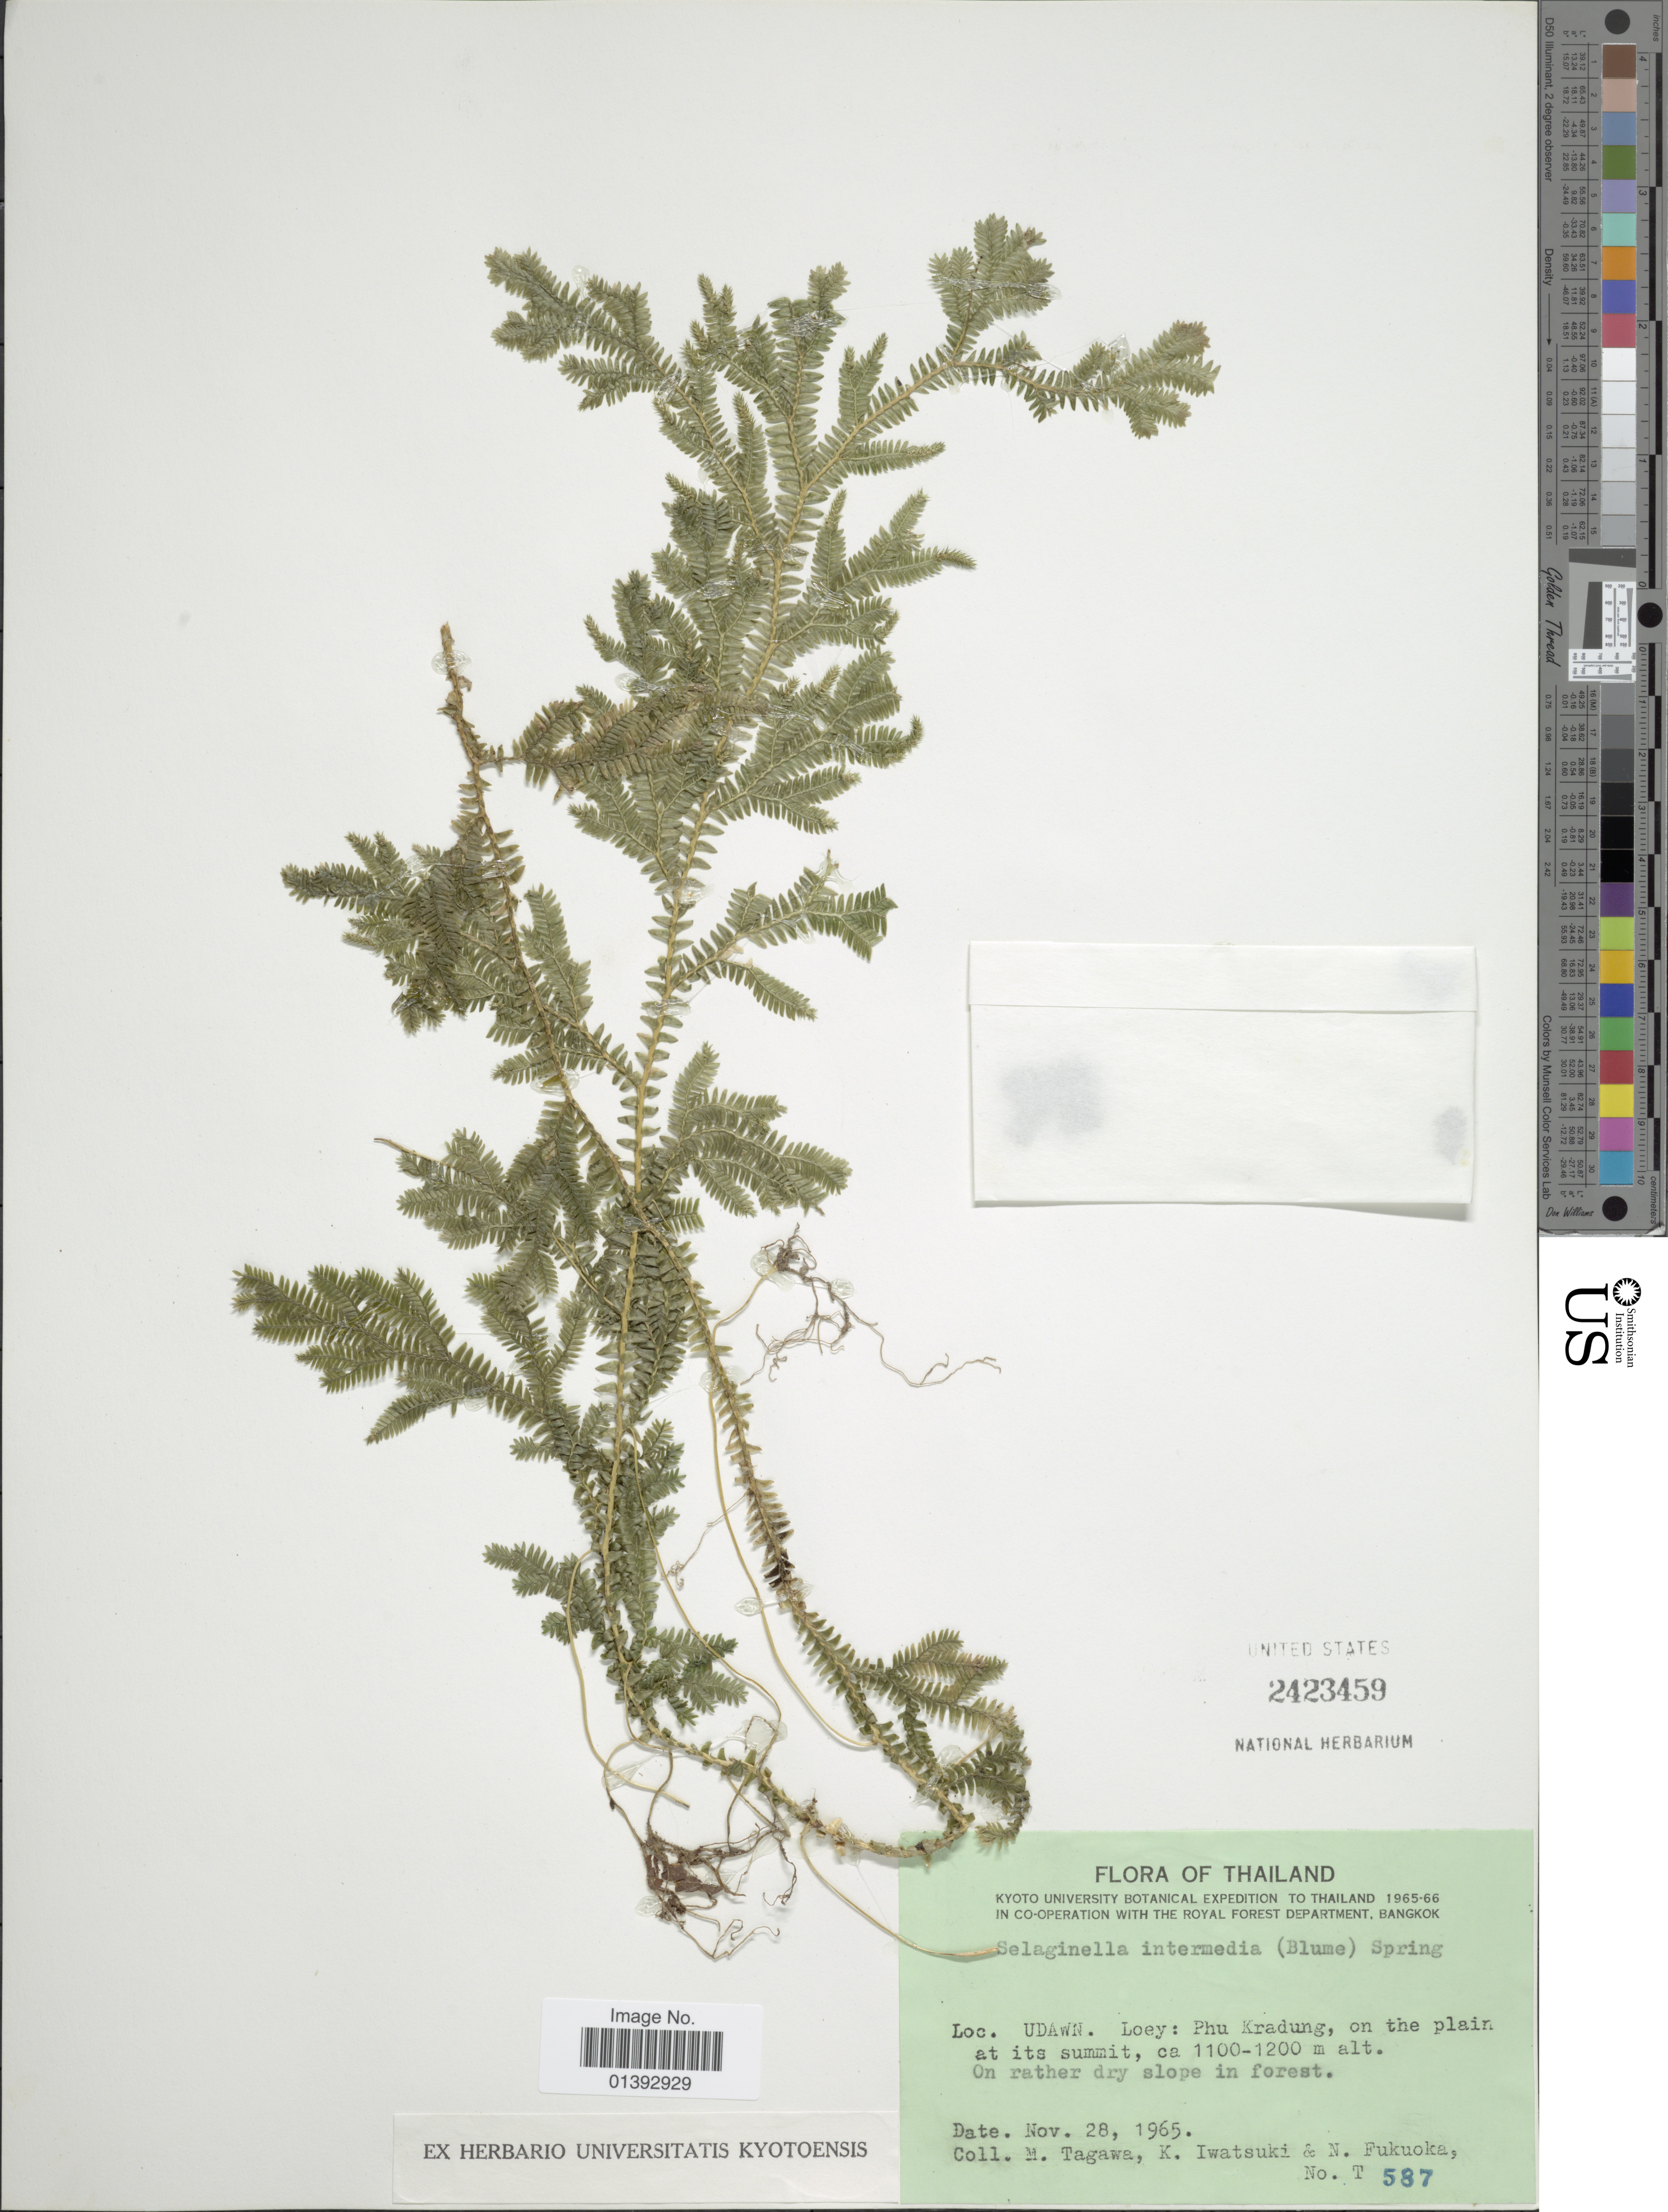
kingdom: Plantae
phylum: Tracheophyta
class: Lycopodiopsida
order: Selaginellales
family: Selaginellaceae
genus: Selaginella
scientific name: Selaginella intermedia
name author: (Blume) Spring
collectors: M. Tagawa, K. Iwatsuki & N. Fukuoka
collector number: T587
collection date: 1965-11-28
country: Thailand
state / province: Loei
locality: Udawn, Phu Kradung, on the plain at its summit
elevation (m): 1100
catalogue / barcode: US 2423459